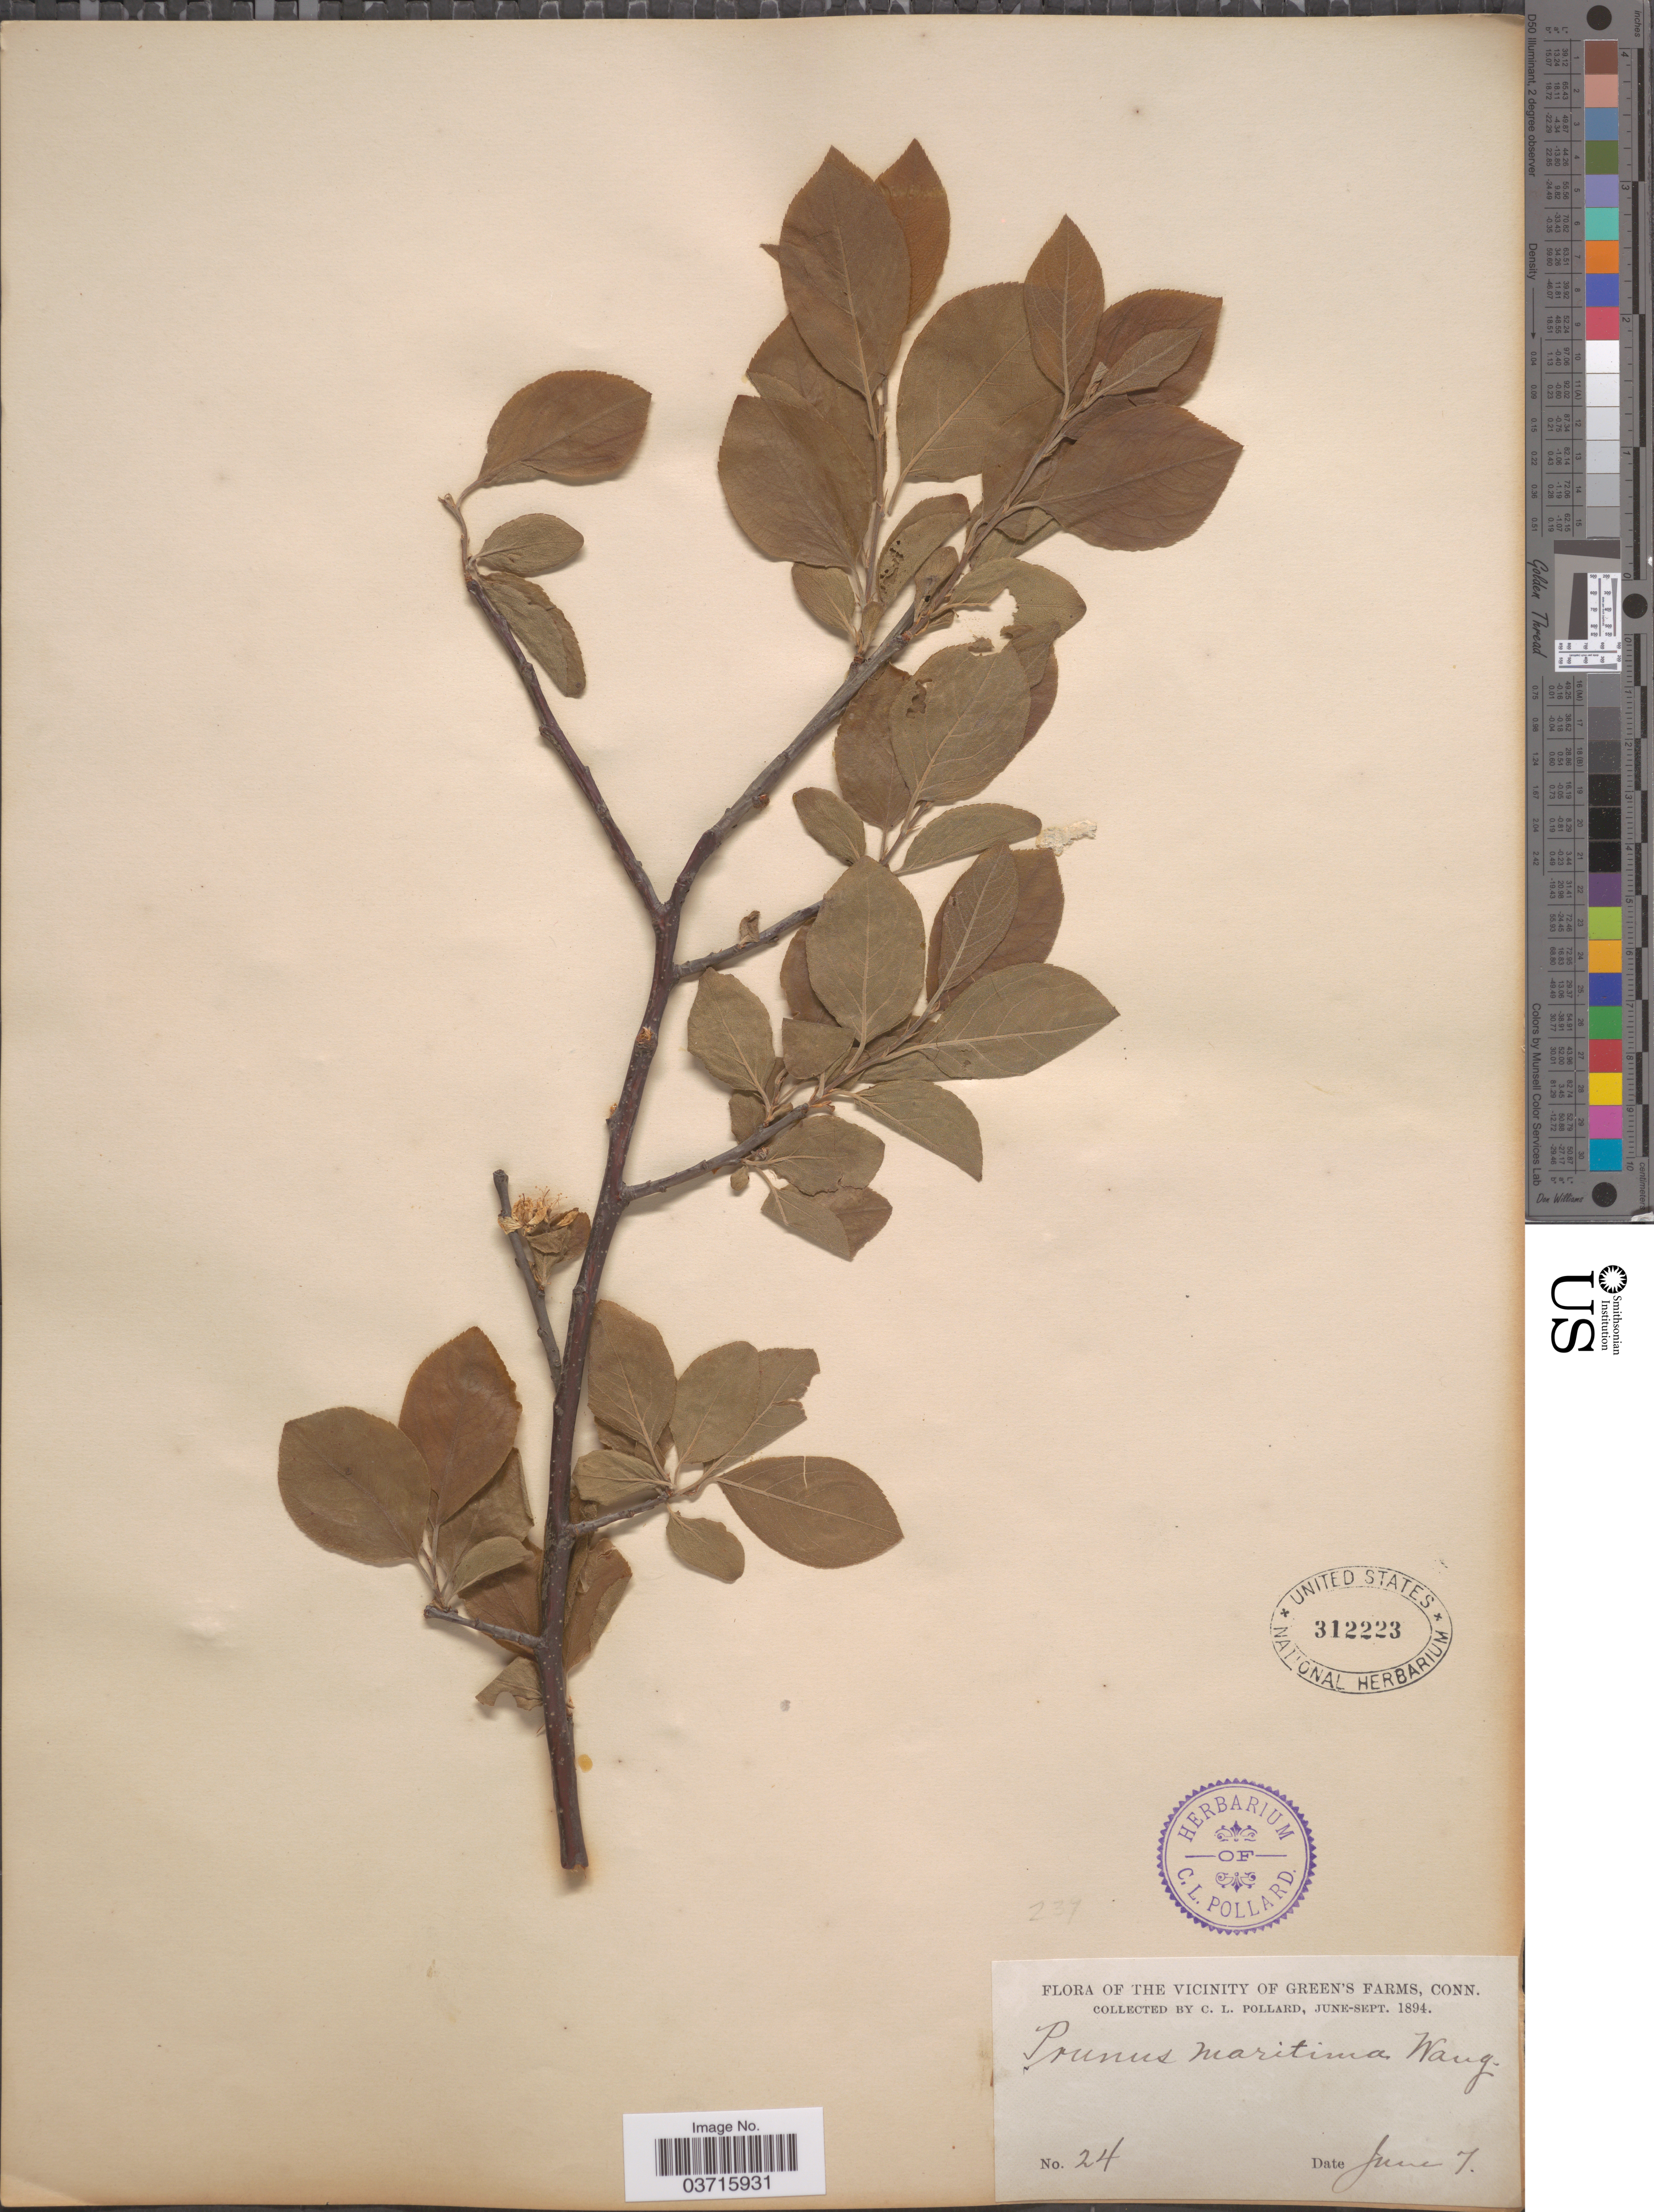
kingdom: Plantae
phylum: Tracheophyta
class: Magnoliopsida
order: Rosales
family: Rosaceae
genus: Prunus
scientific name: Prunus maritima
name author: Marshall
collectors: C. L. Pollard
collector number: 24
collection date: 1894-06-07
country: United States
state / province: Connecticut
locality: The vicinity of Green's Farms.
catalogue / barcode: US 312223